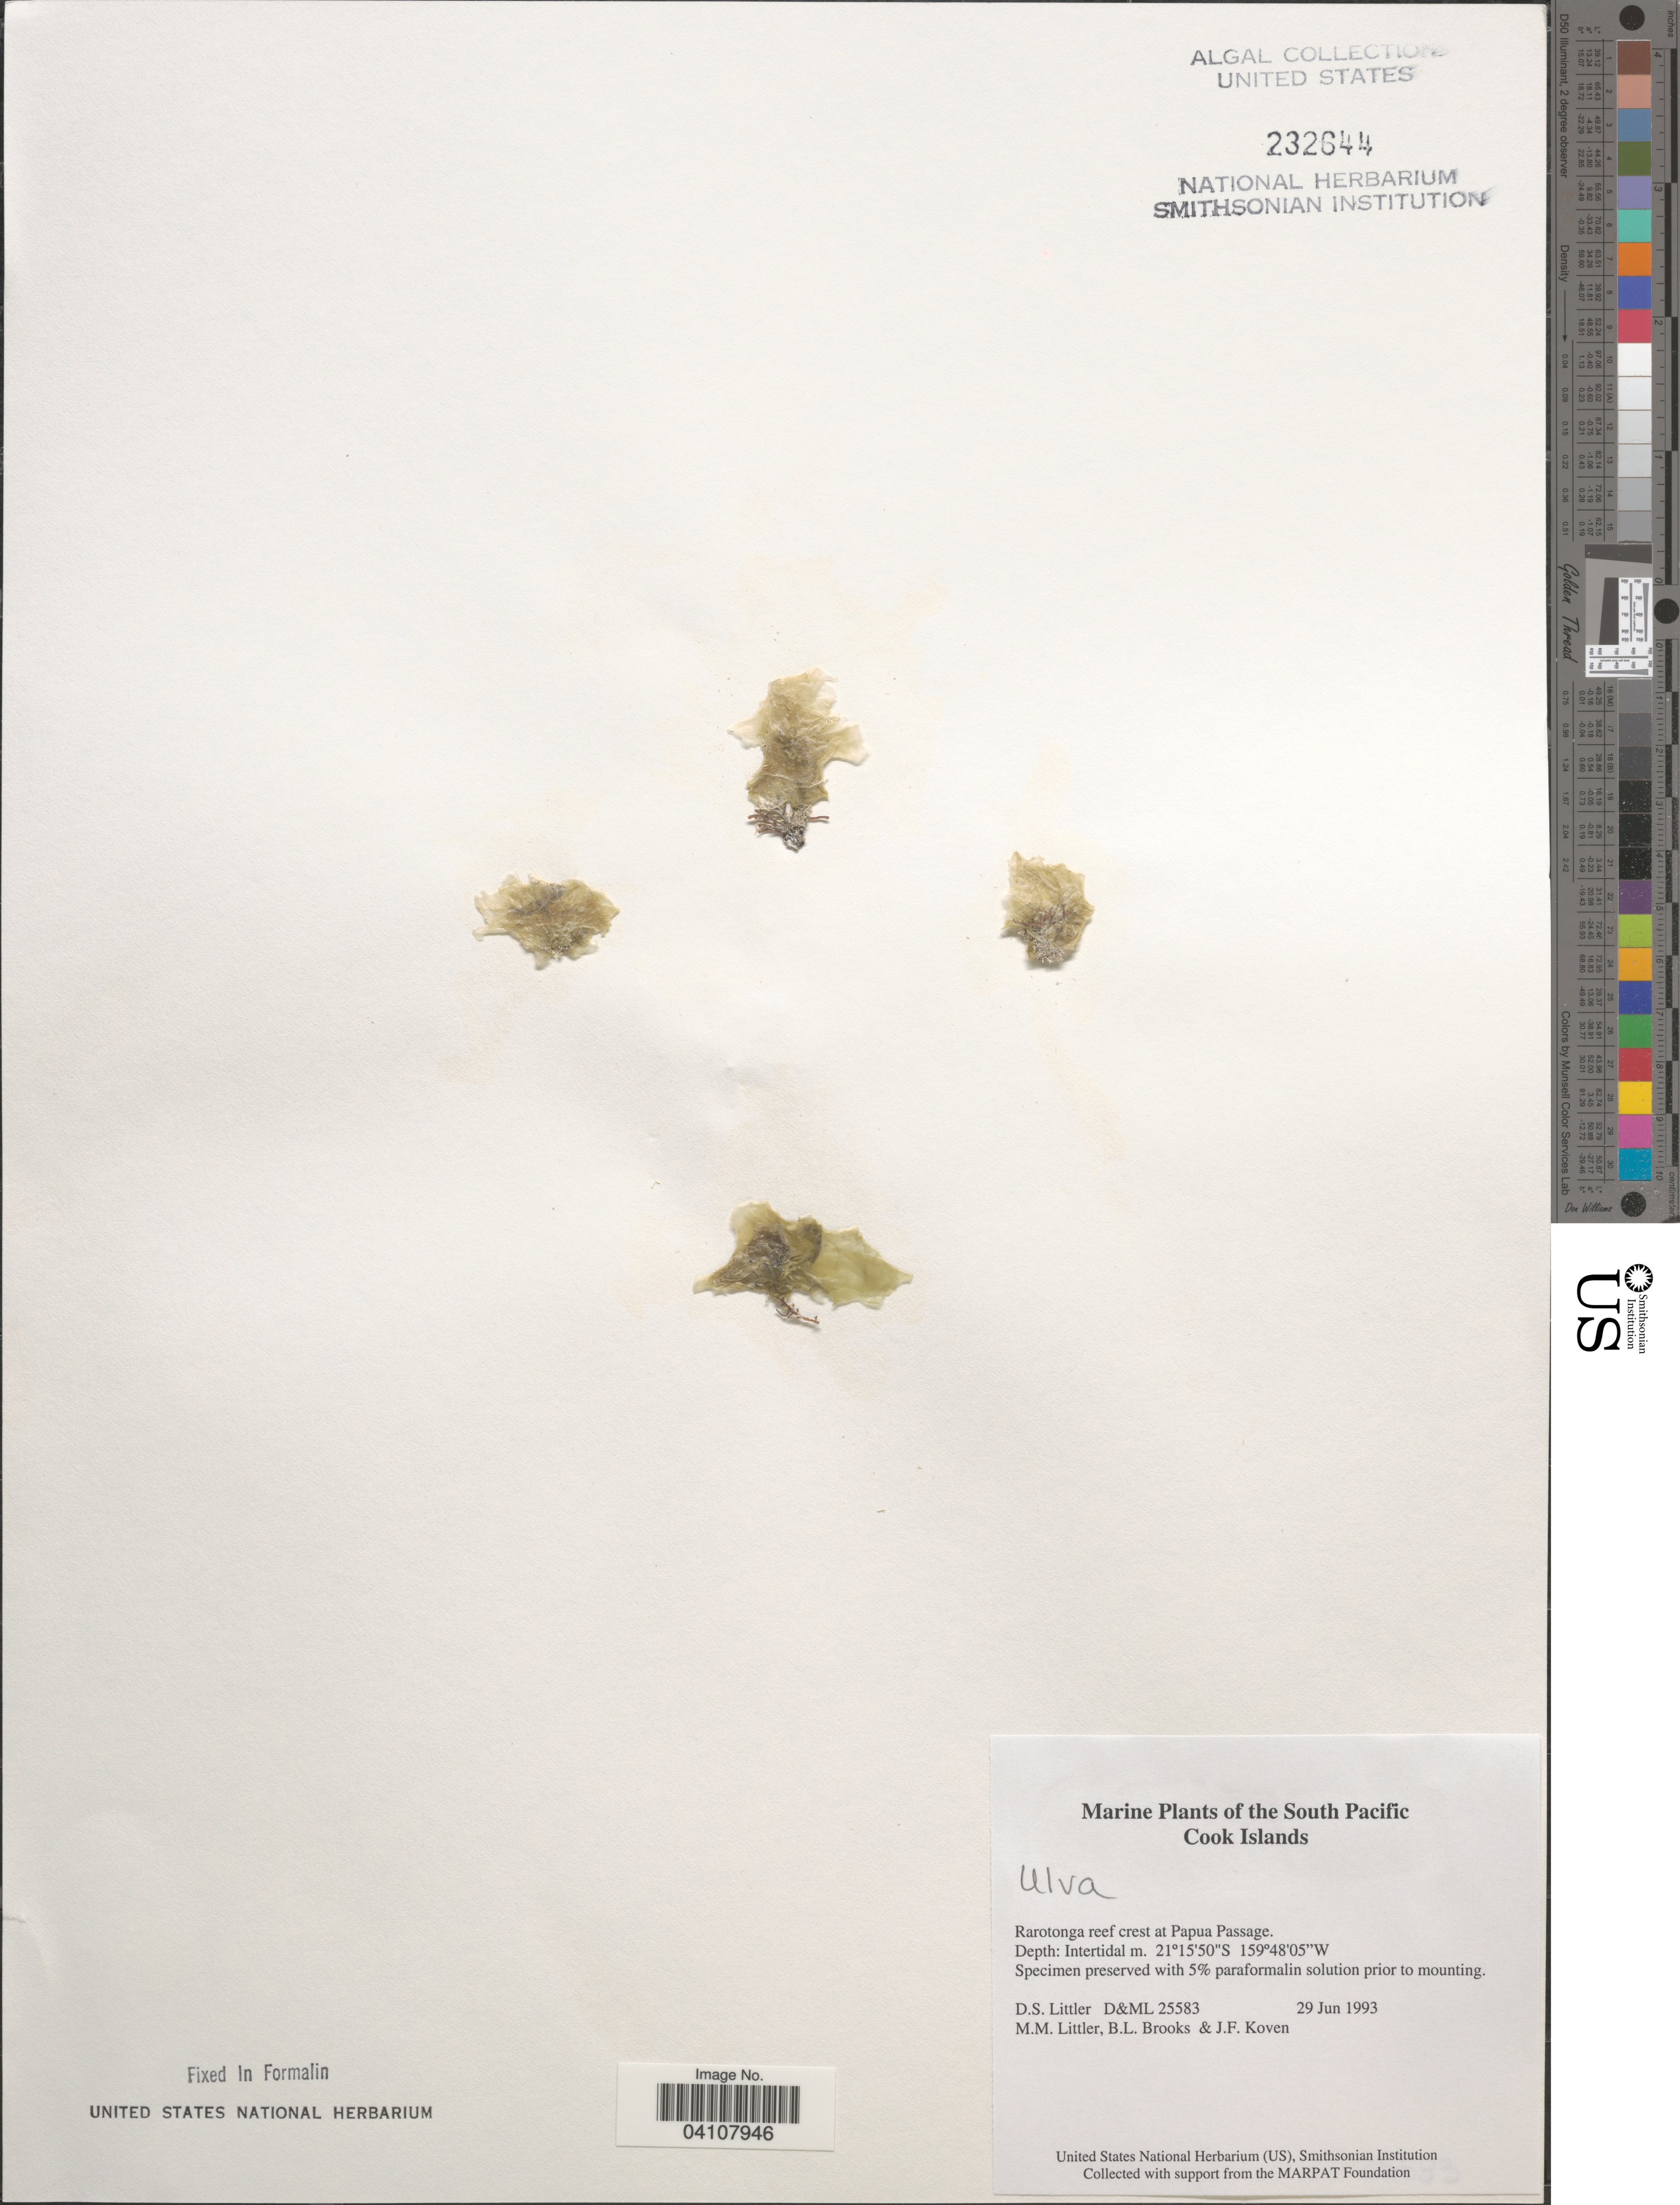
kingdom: Plantae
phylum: Chlorophyta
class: Ulvophyceae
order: Ulvales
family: Ulvaceae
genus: Ulva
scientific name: Ulva sp.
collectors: D. S. Littler, B. Brooks & J. Koven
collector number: D&ML25583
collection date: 1993-06-29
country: Cook Islands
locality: The South Pacific. Rarotonga reef crest at Papua Passage.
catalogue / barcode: US 232644